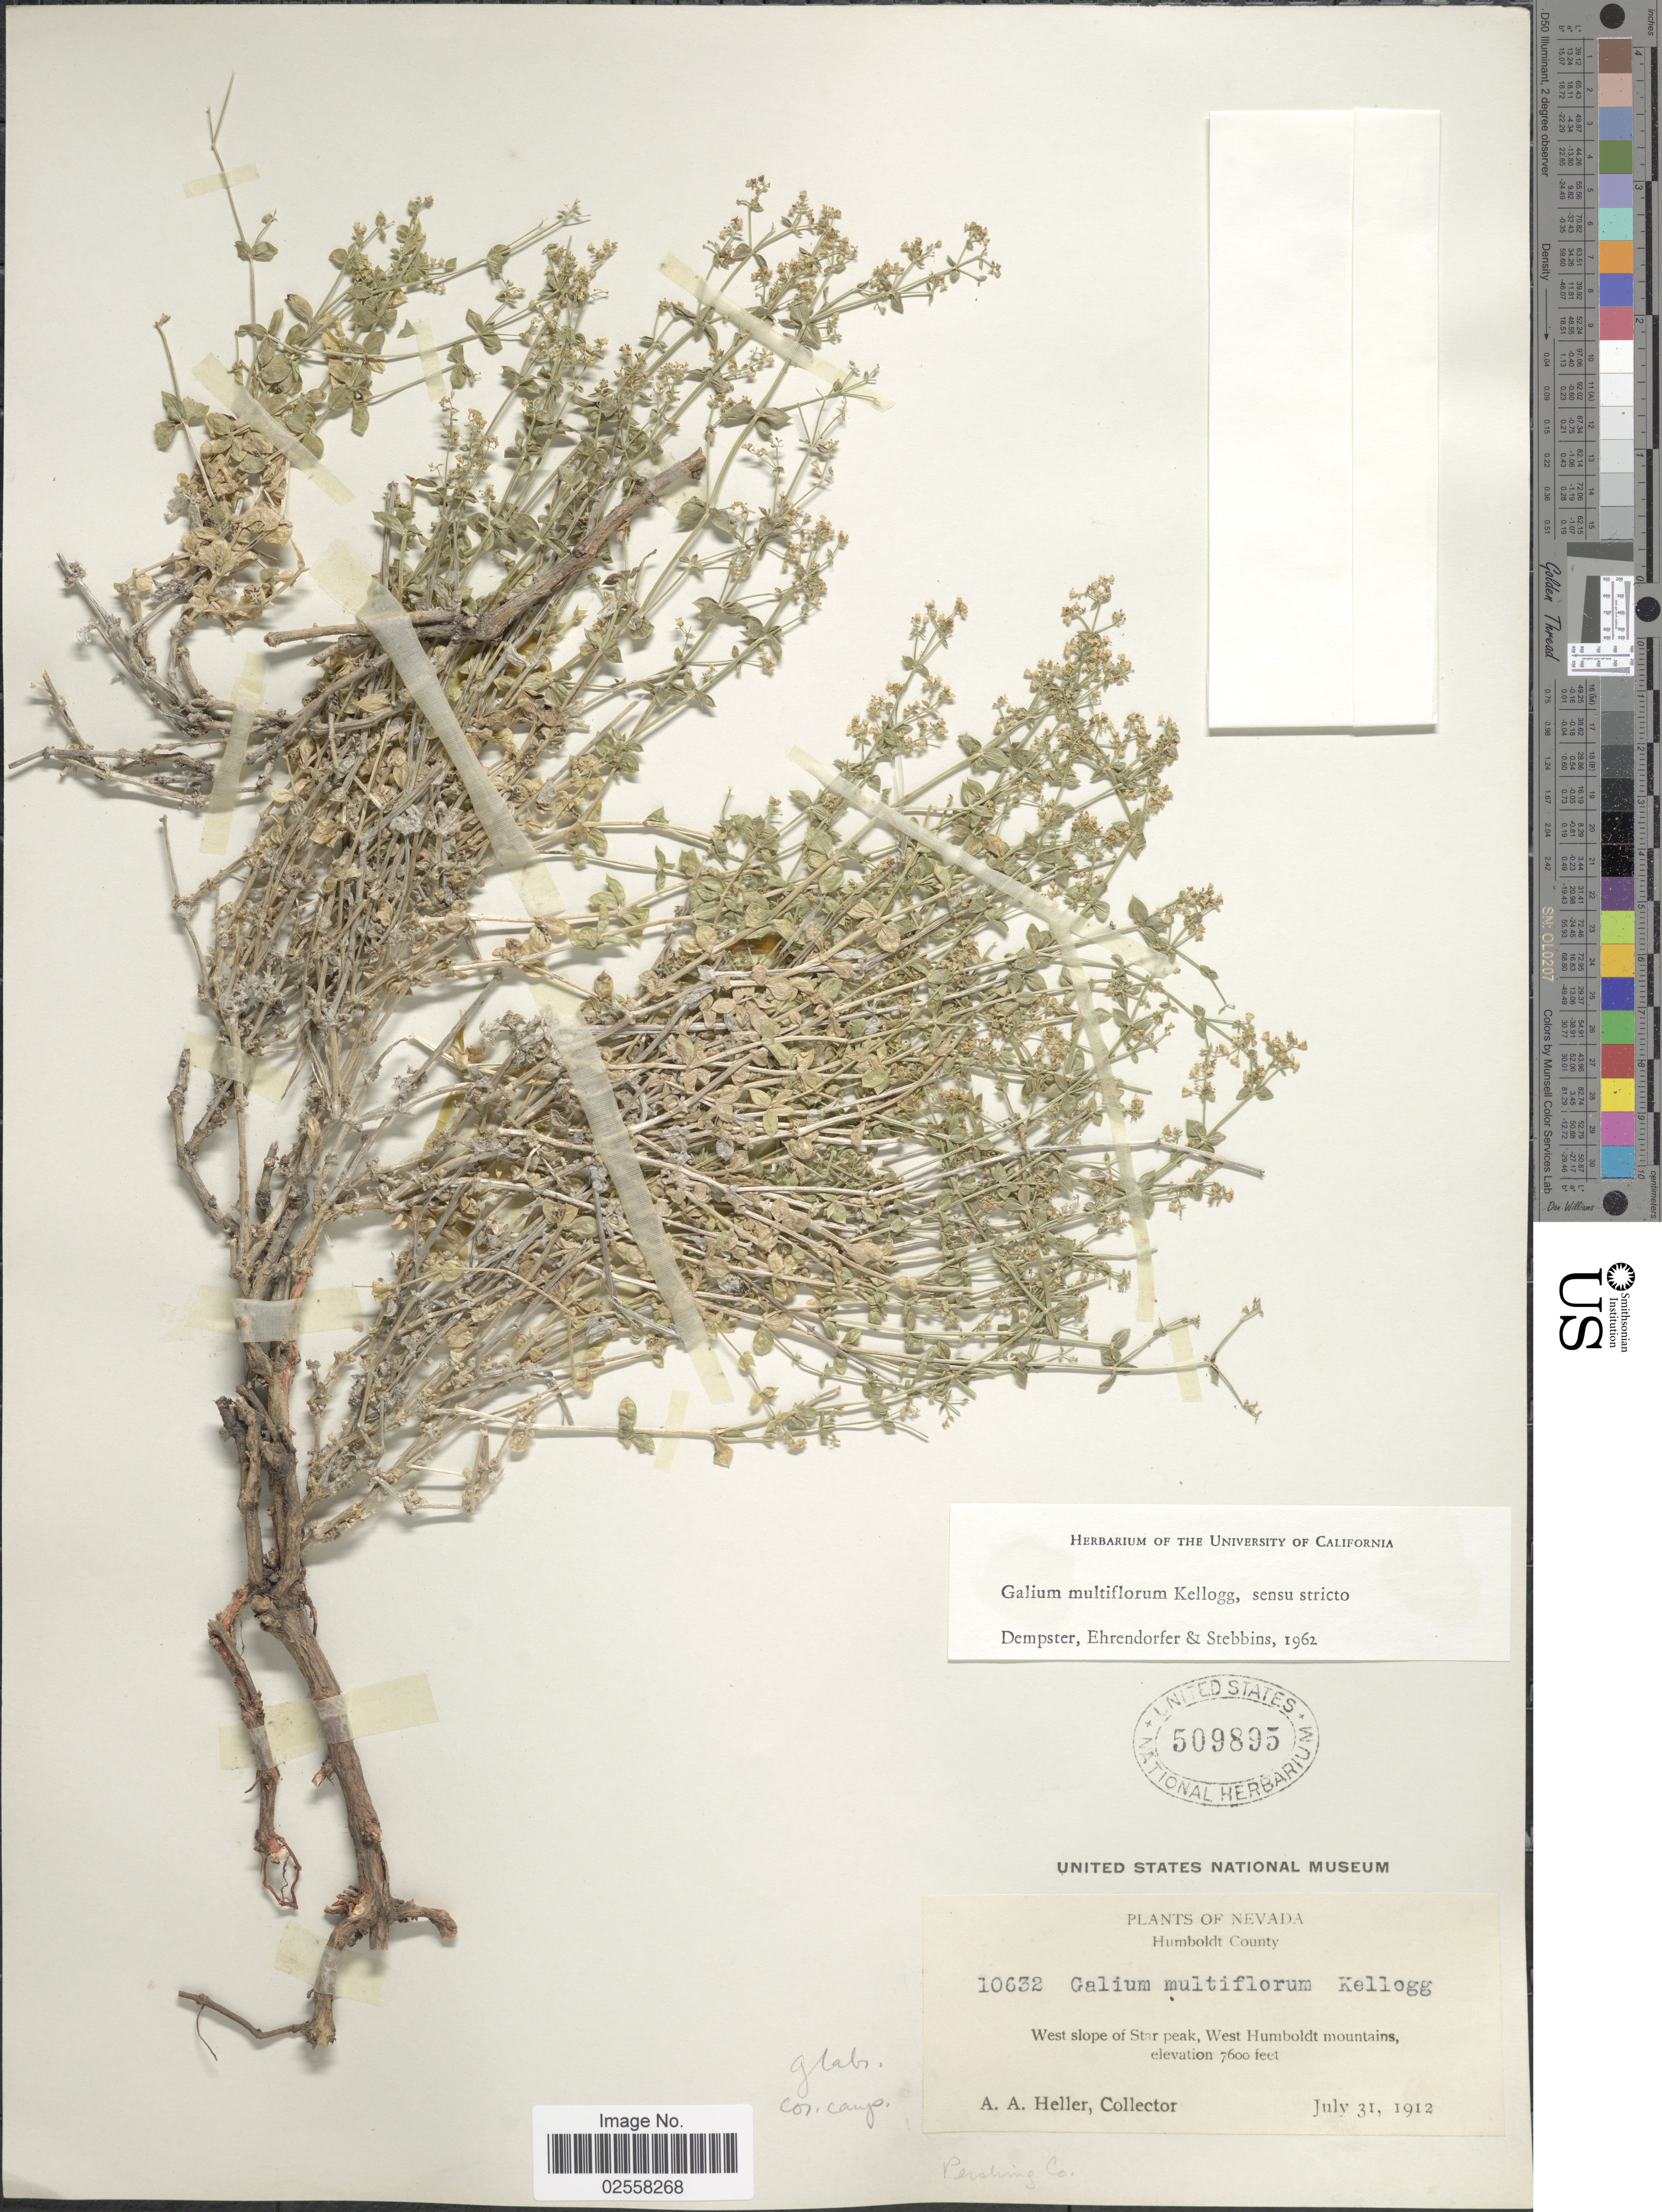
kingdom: Plantae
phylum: Tracheophyta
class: Magnoliopsida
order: Gentianales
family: Rubiaceae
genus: Galium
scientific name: Galium multiflorum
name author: Kellogg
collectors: A. A. Heller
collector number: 10632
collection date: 1912-07-31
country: United States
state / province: Nevada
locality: Humboldt County, west slope of Star peak, West Humboldt mountains, Pershing Co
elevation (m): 2316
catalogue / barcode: US 509895